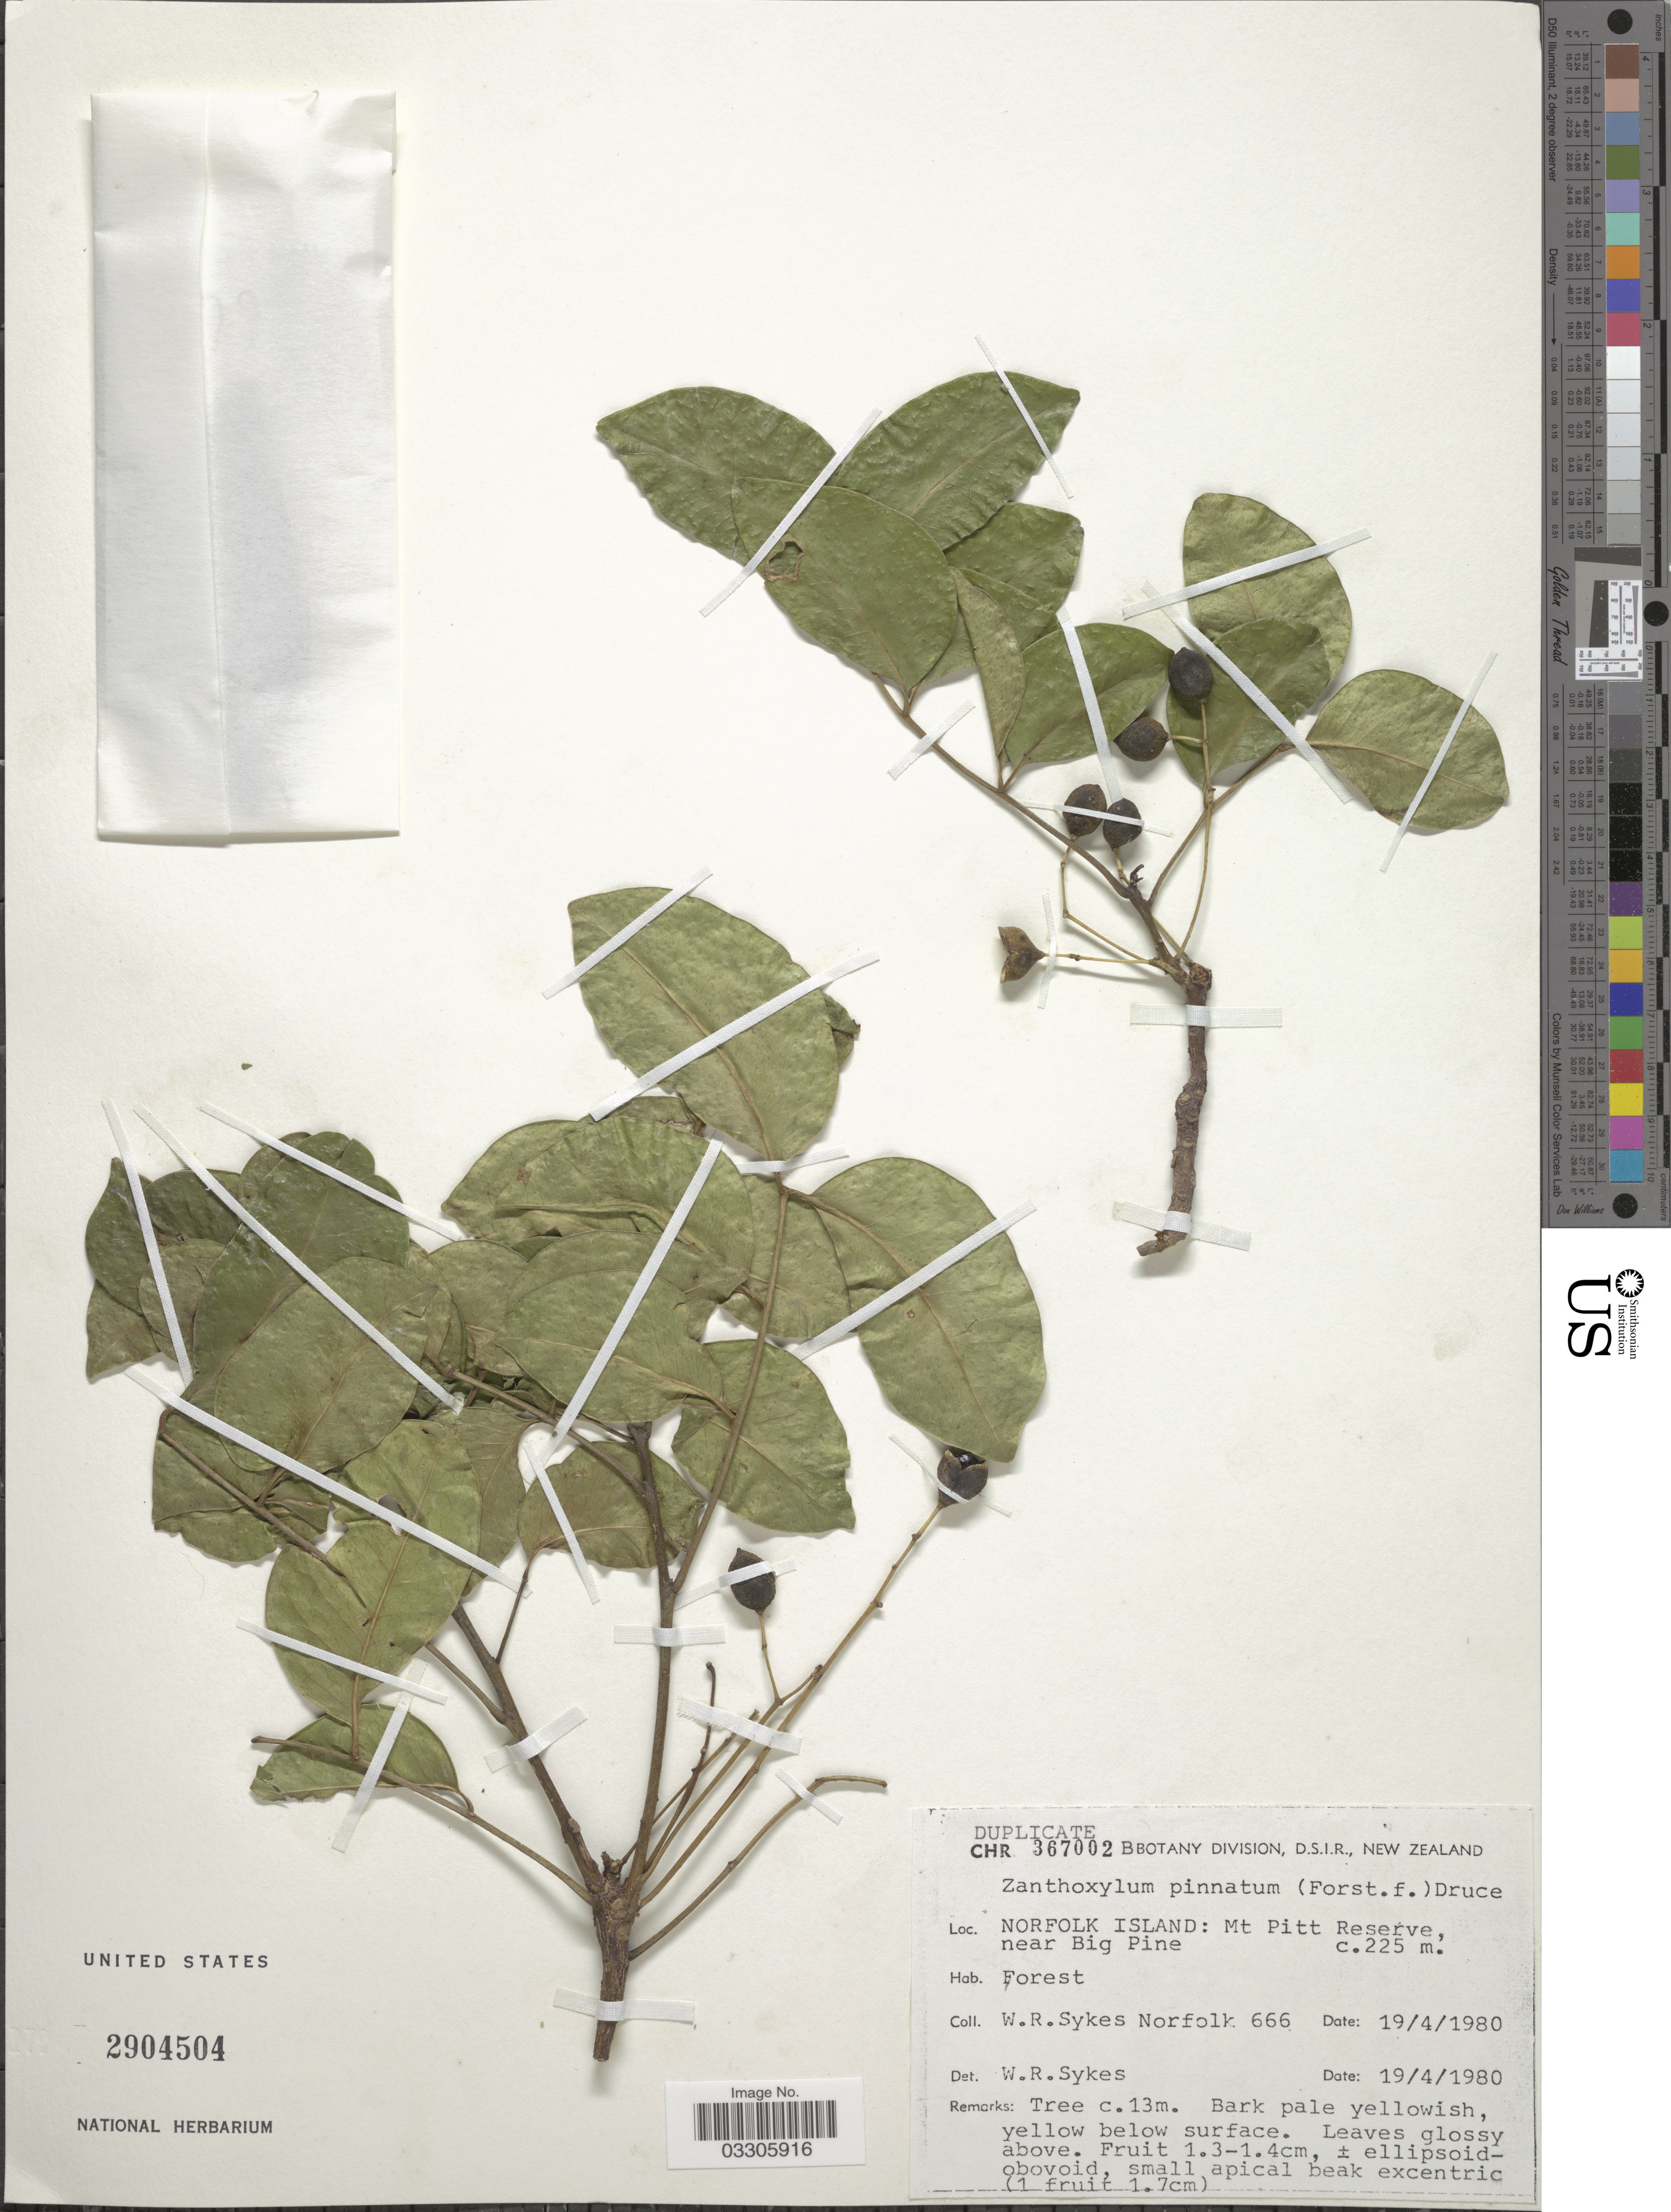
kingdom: Plantae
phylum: Tracheophyta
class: Magnoliopsida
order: Sapindales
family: Rutaceae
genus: Zanthoxylum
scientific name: Zanthoxylum pinnatum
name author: Druce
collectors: W. R. Sykes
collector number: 666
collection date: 1980-04-19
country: Australia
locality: Norfolk Island: Mt. Pitt Reserve, near Big Pine.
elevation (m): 225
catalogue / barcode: US 2904504